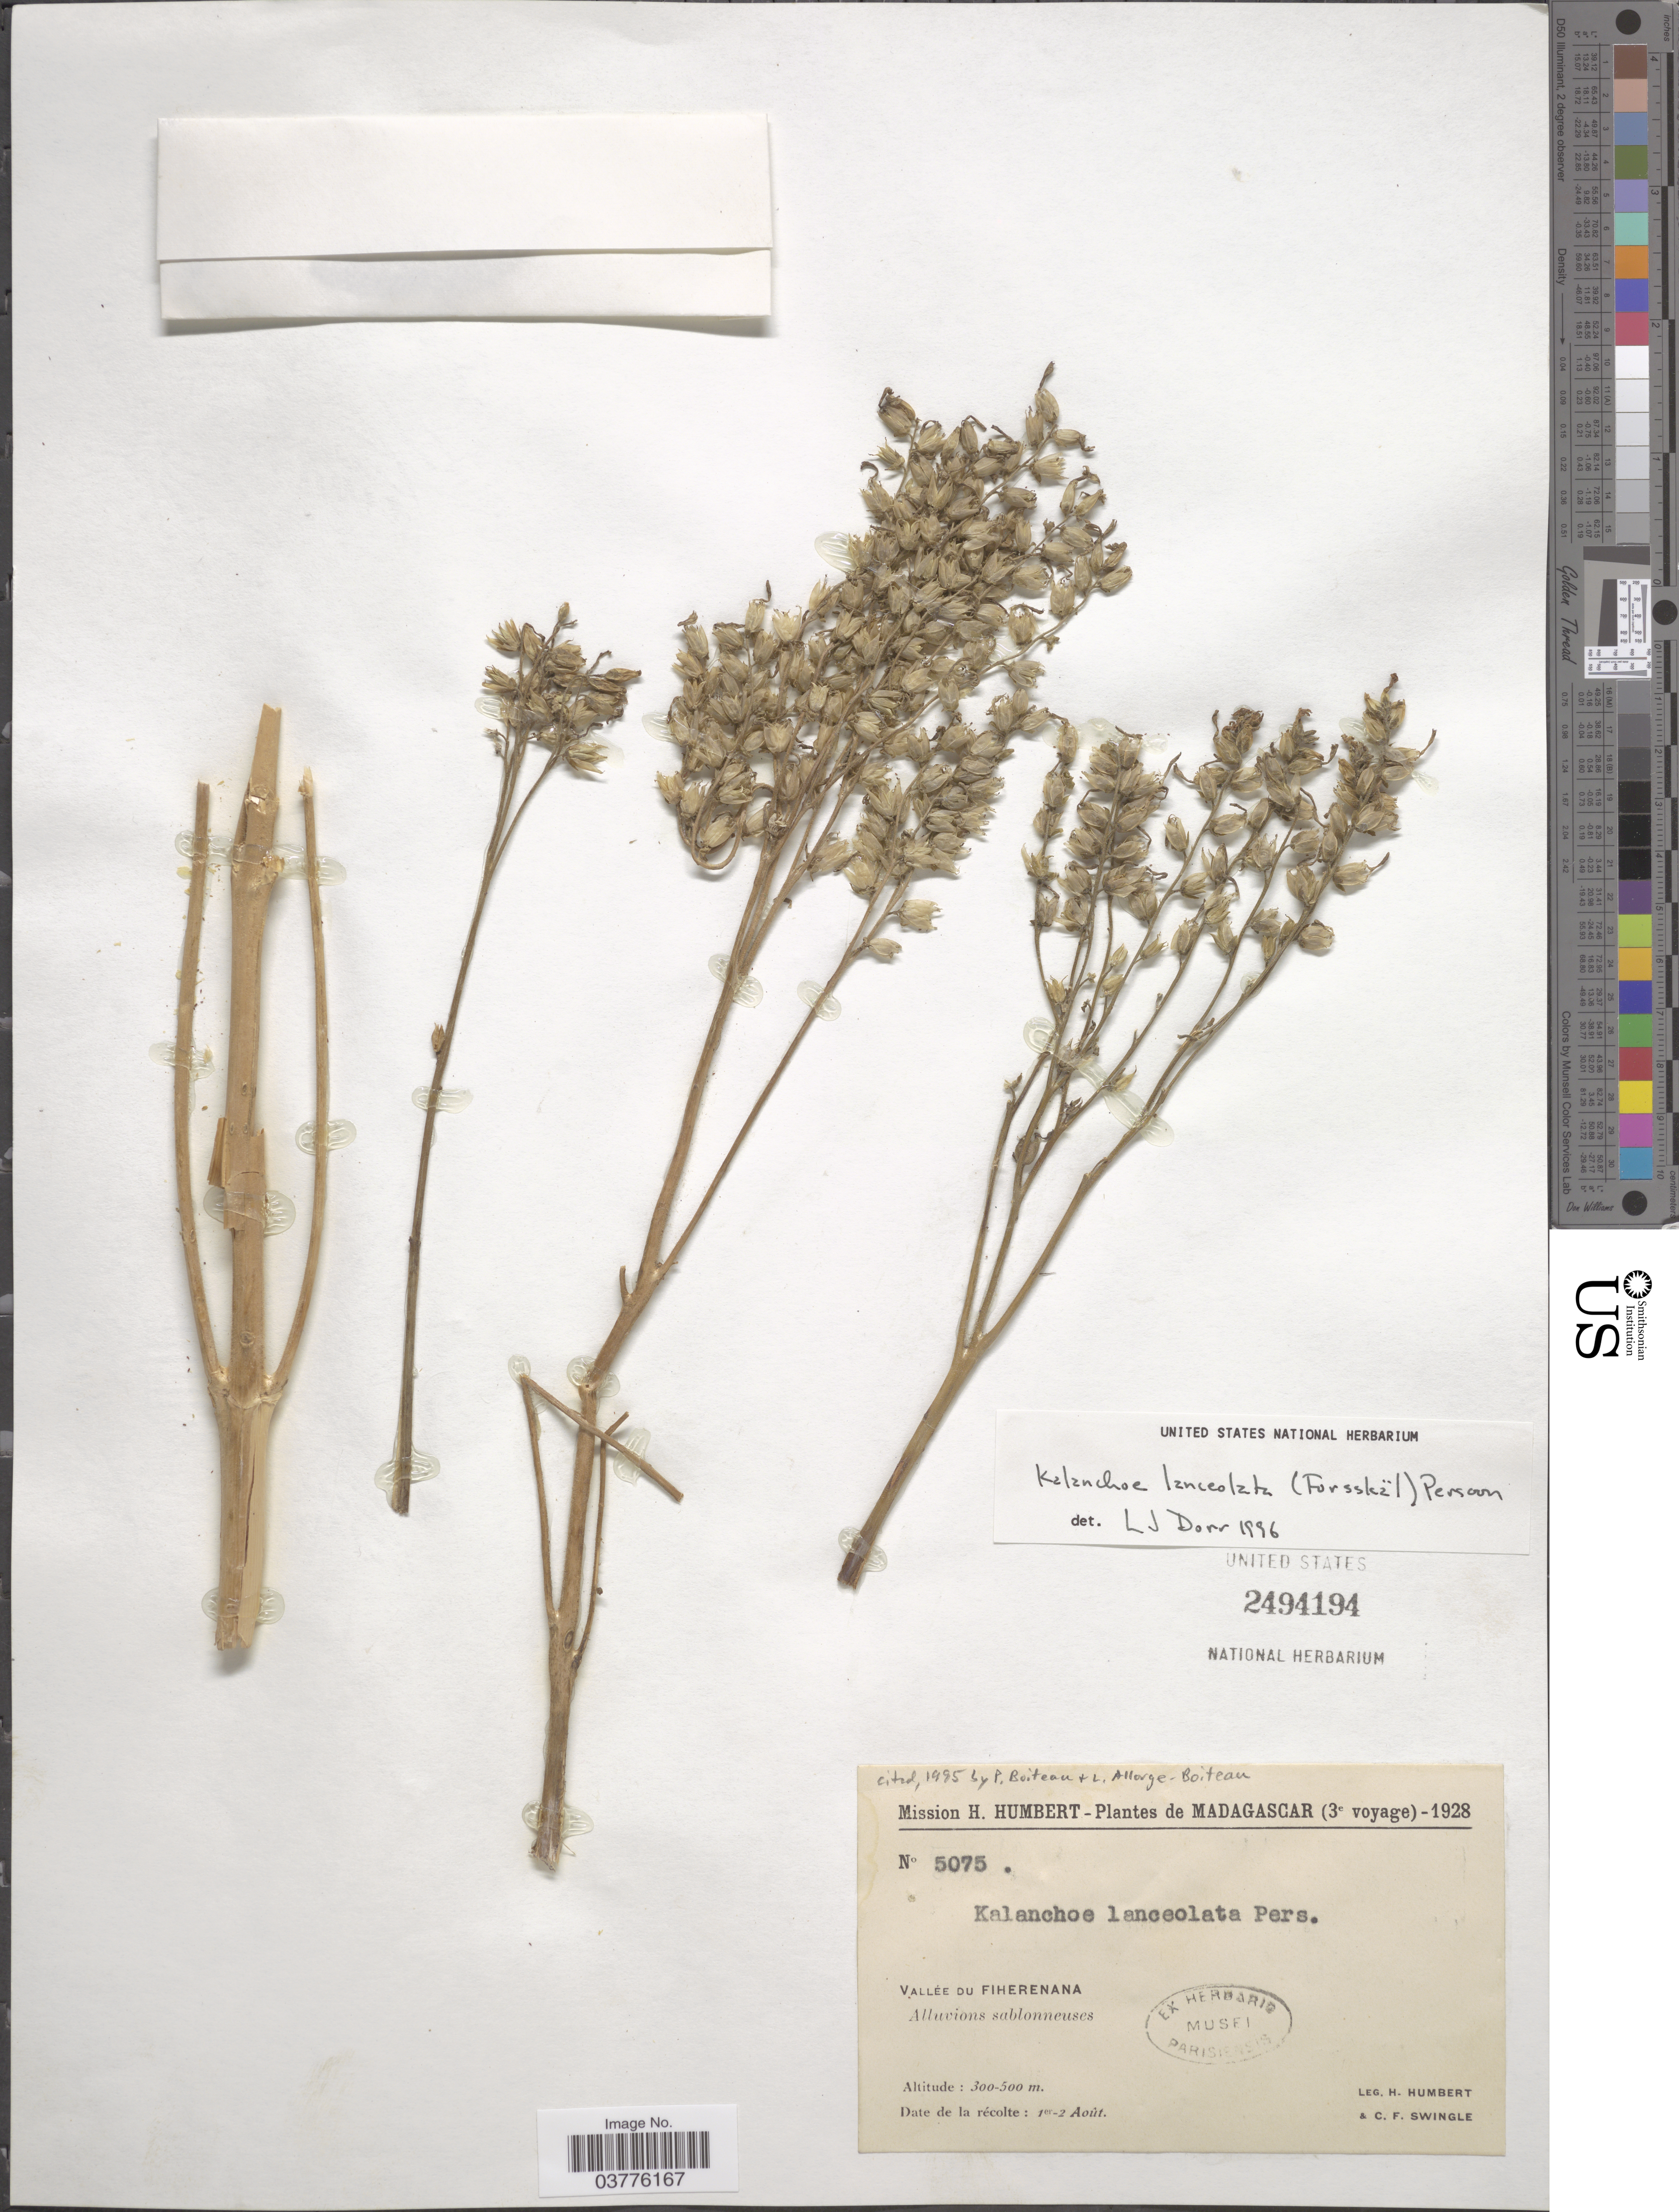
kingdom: Plantae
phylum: Tracheophyta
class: Magnoliopsida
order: Saxifragales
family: Crassulaceae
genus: Kalanchoe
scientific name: Kalanchoe lanceolata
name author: (Forssk.) Pers.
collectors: H. Humbert & C. Swingle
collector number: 5075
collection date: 1928-08-01/1928-08-02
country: Madagascar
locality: Vallée du Fiherenana.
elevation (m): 300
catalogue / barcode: US 2494194